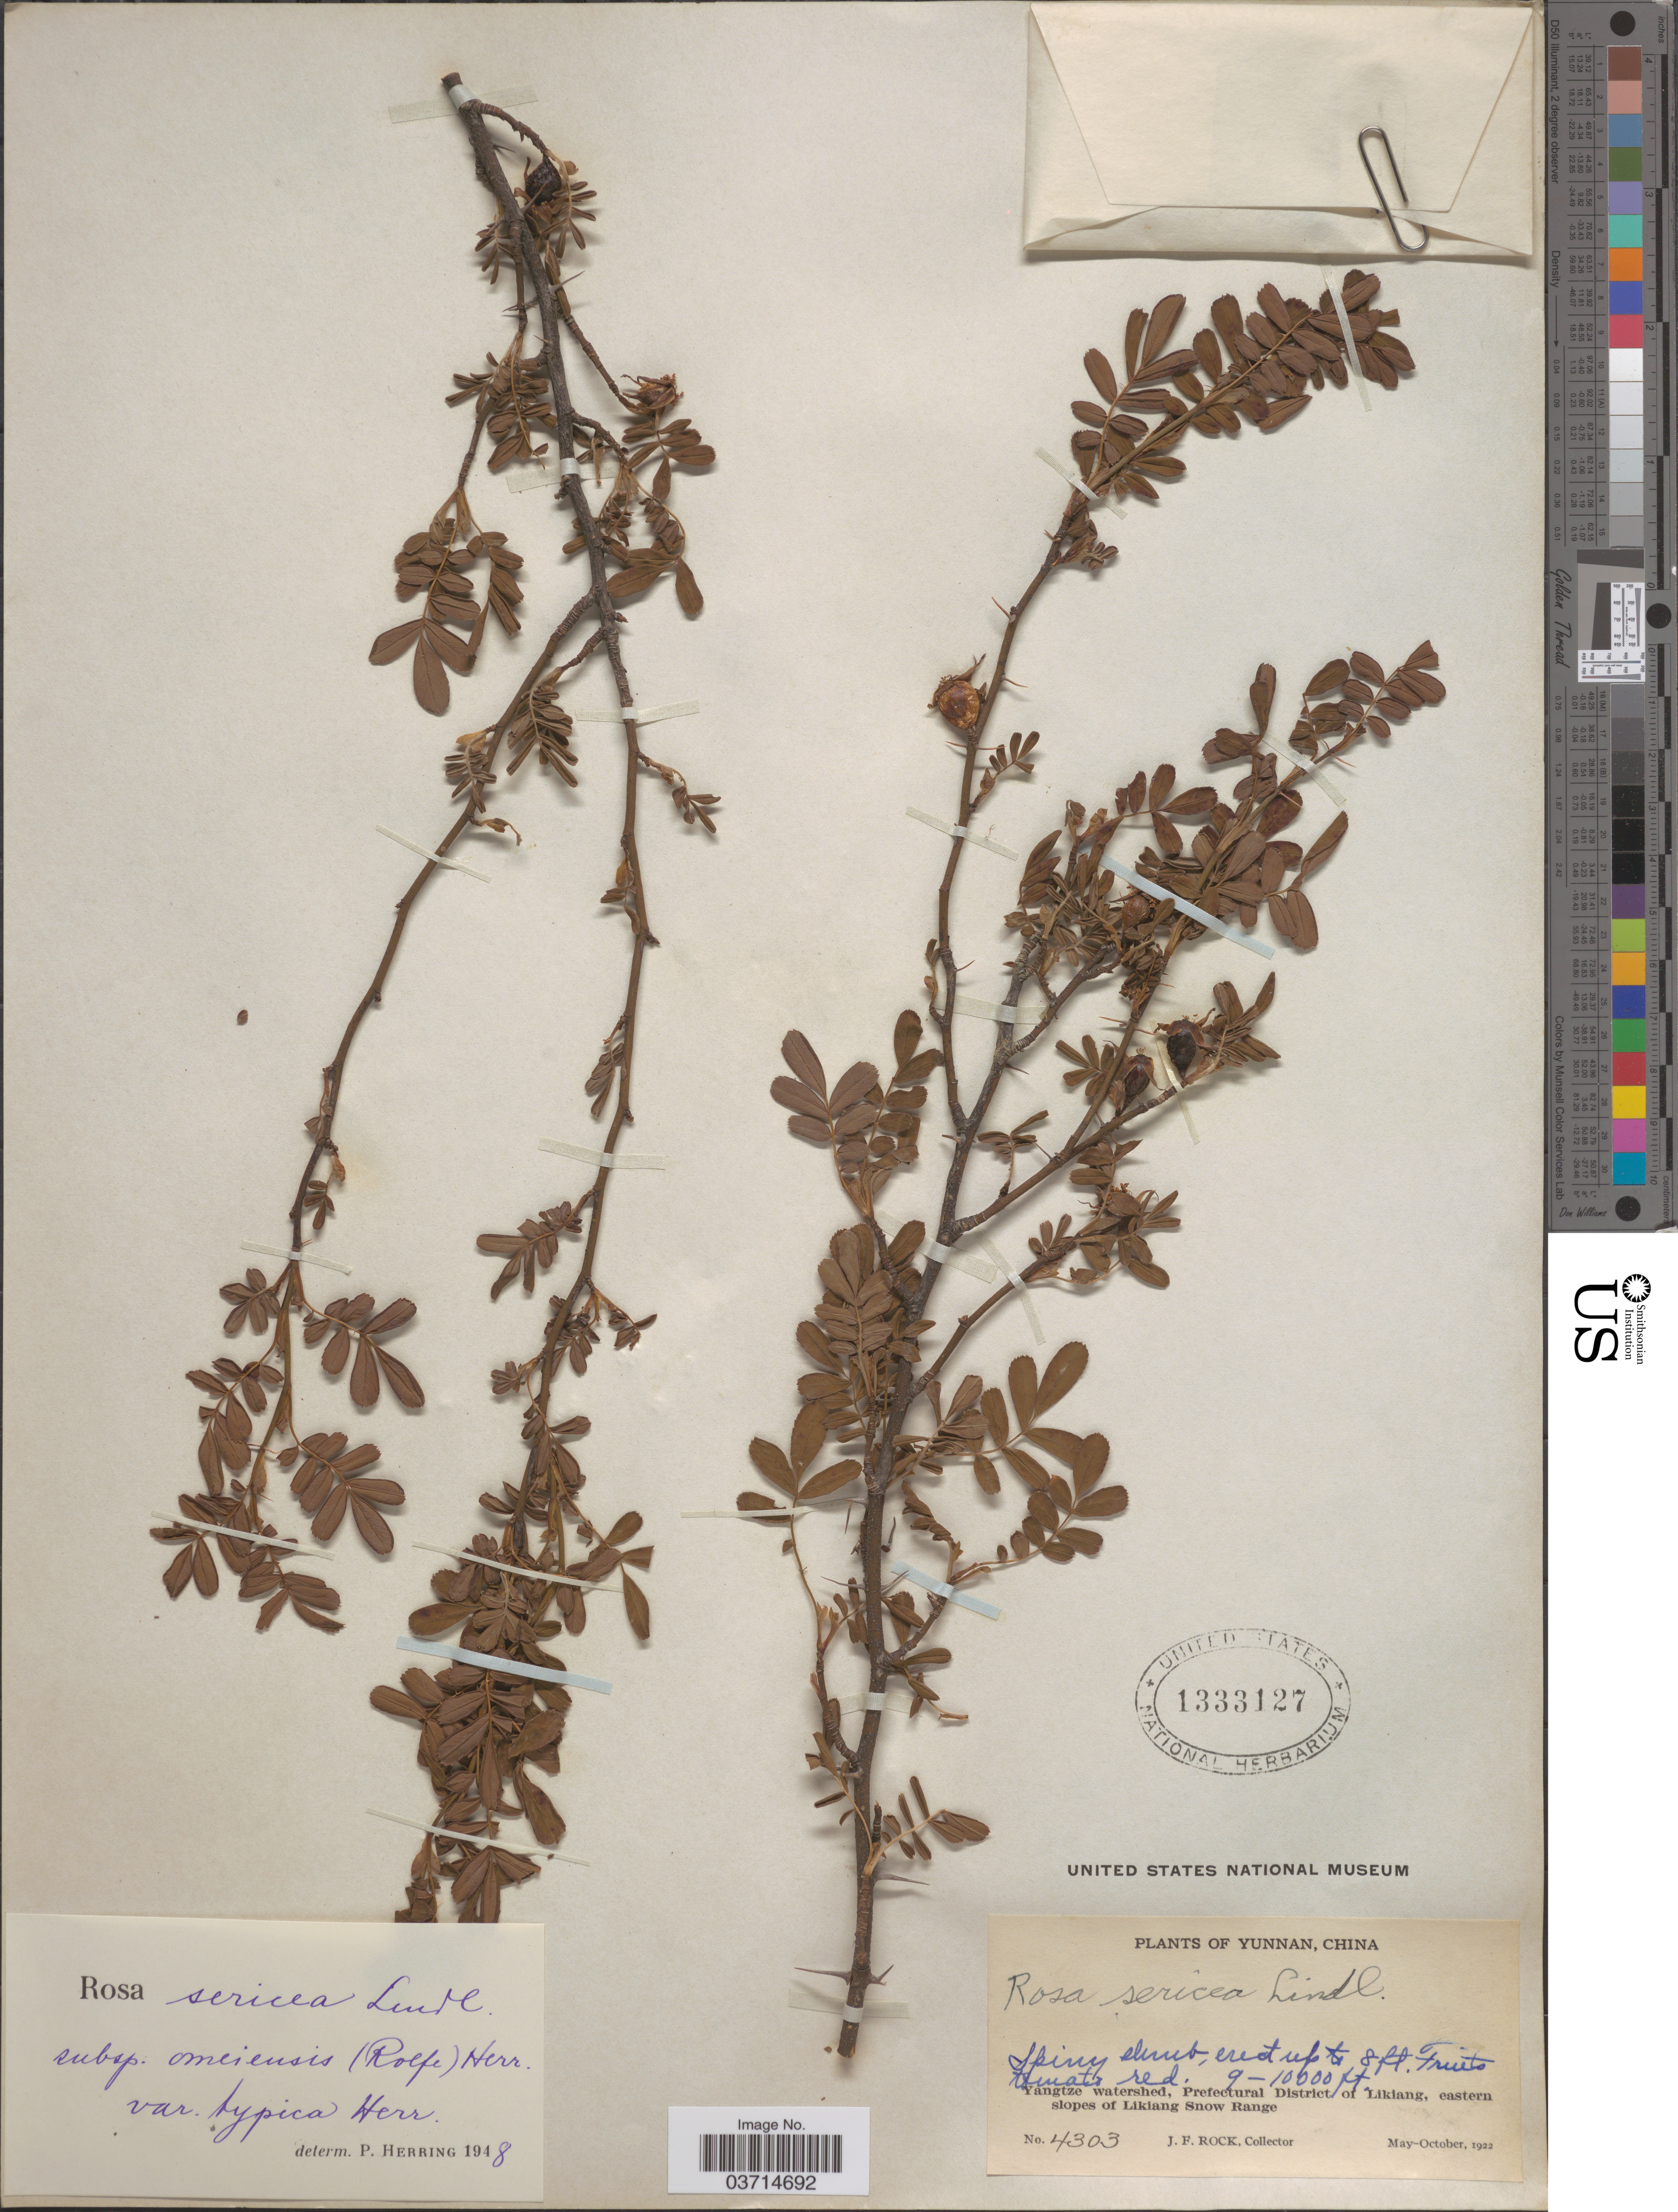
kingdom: Plantae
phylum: Tracheophyta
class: Magnoliopsida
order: Rosales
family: Rosaceae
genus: Rosa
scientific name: Rosa omeiensis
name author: Rolfe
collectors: J. Rock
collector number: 4303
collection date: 1922-05/1922-10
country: China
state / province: Yunnan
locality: Yangtze watershed, Prefectural District of Likiang, eastern slopes of Likiang Snow Range.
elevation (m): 2743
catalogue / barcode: US 1333127